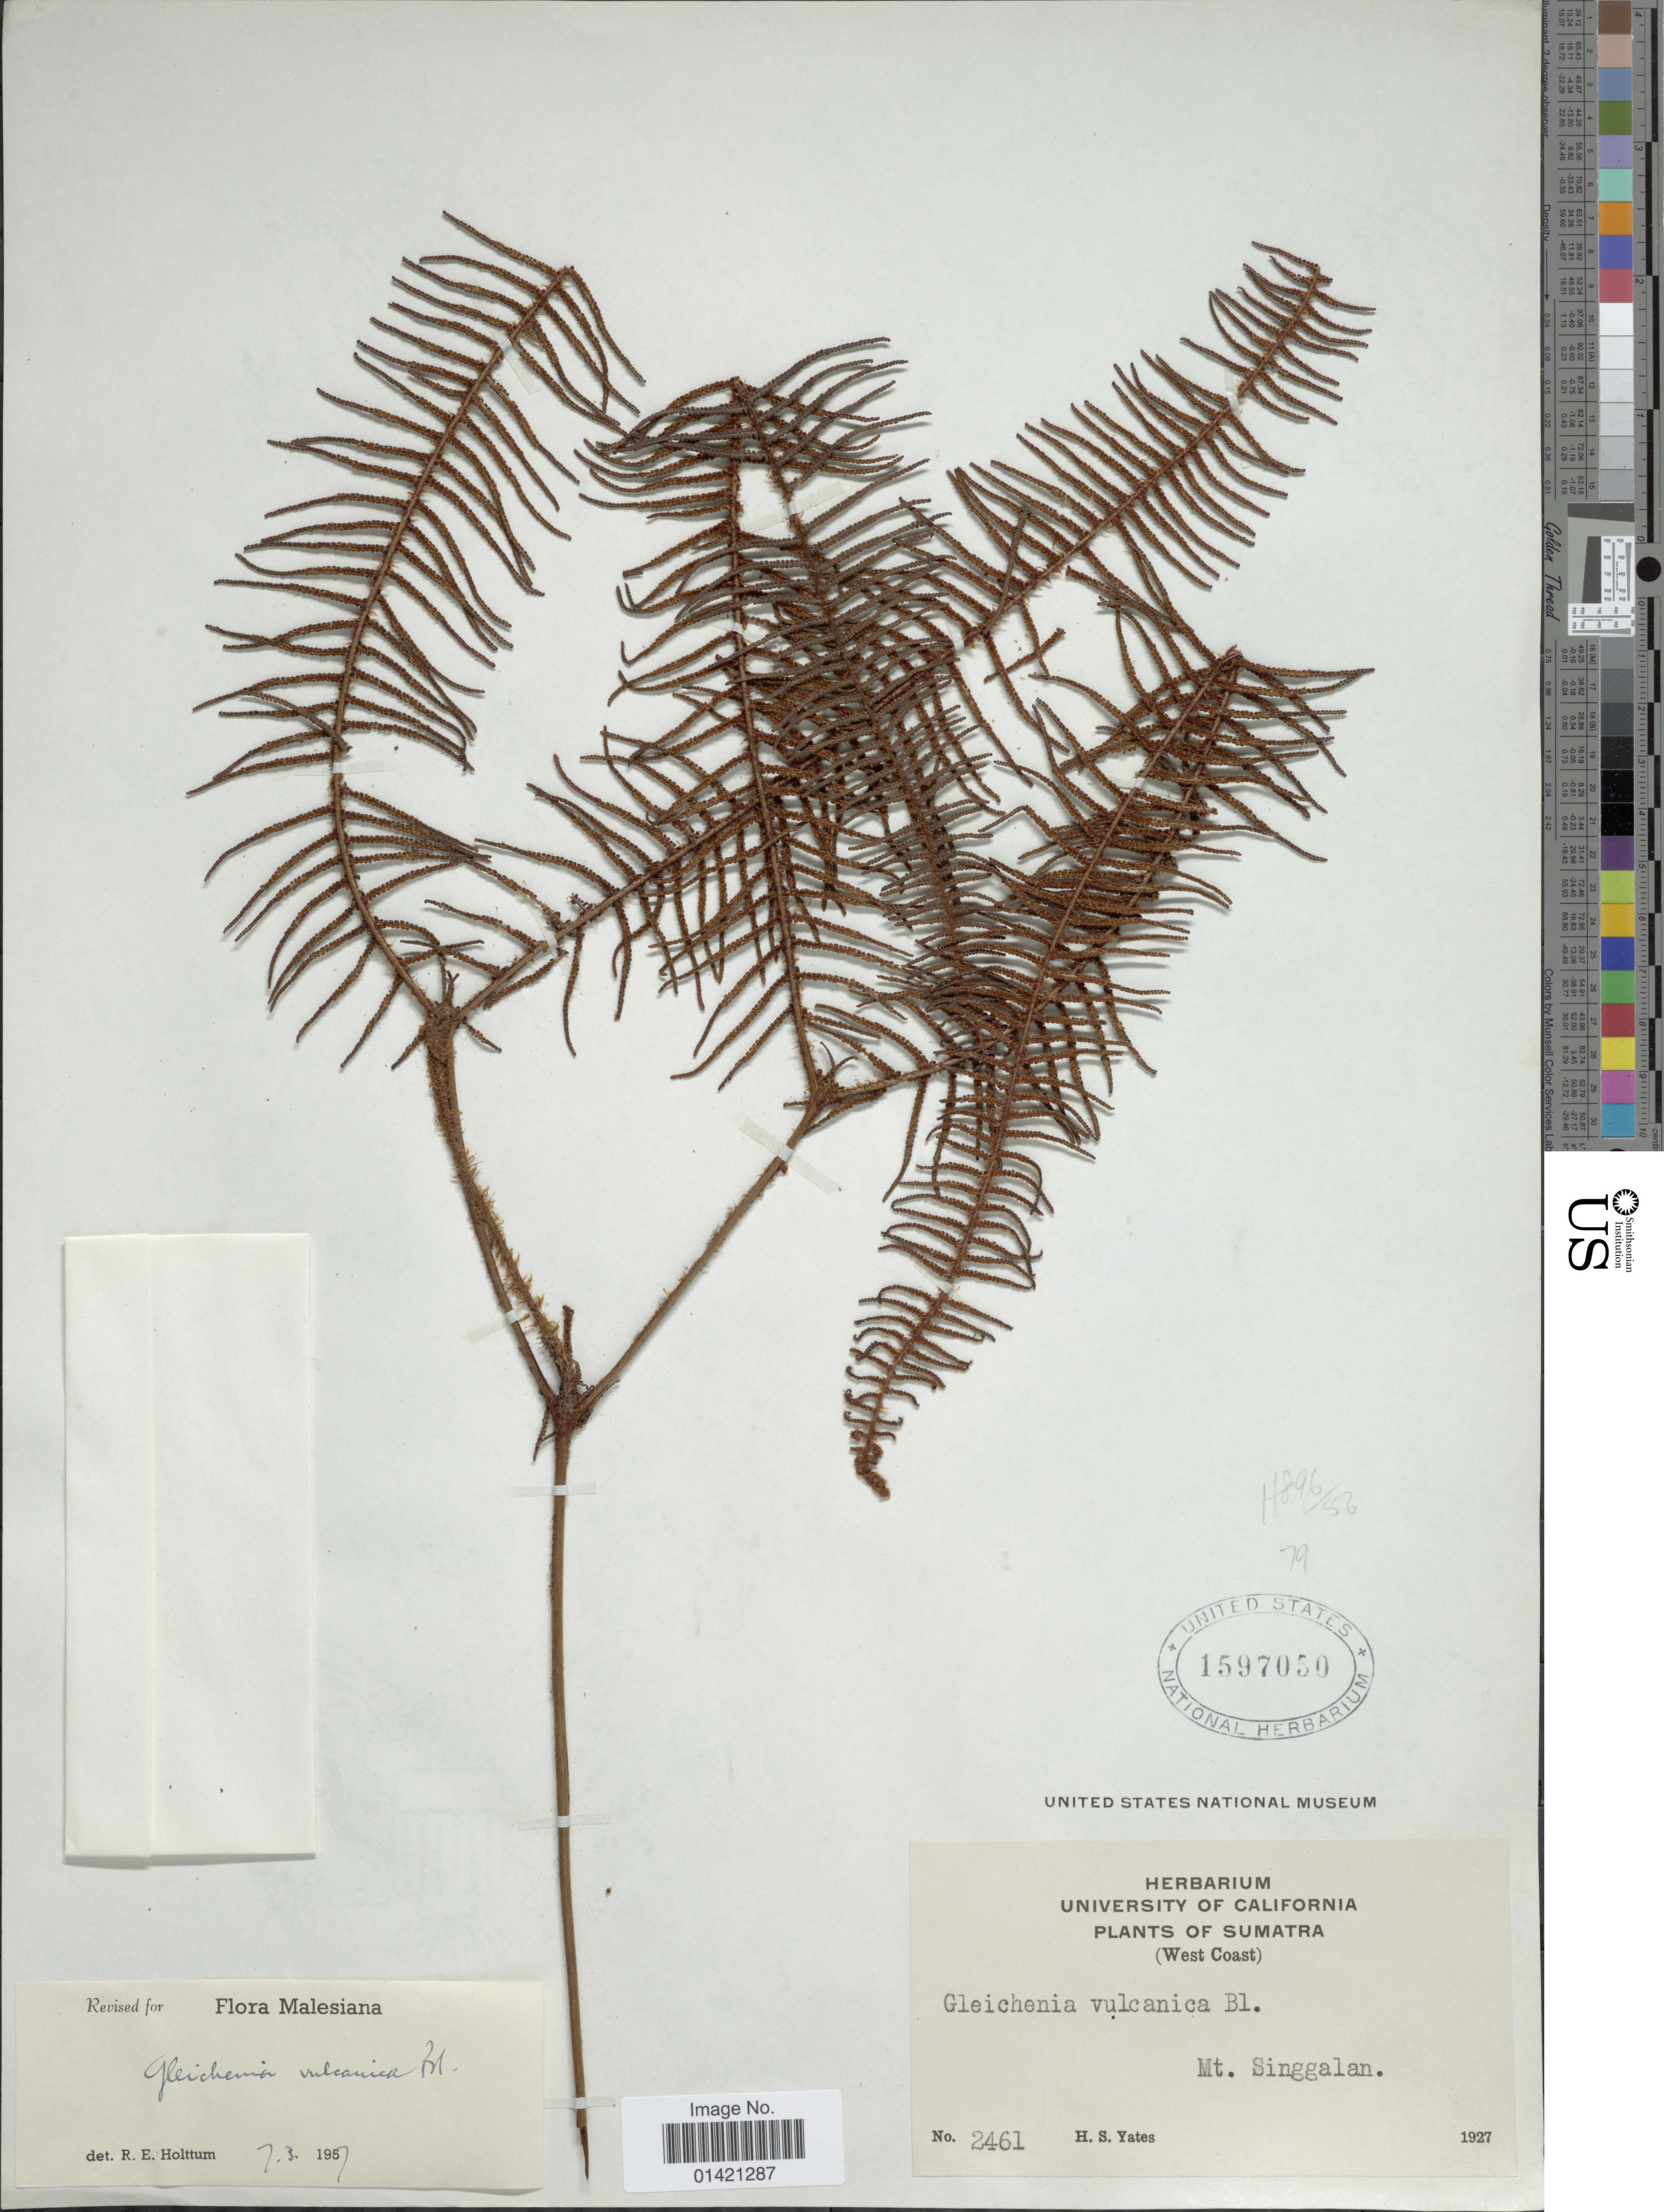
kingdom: Plantae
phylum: Tracheophyta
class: Polypodiopsida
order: Gleicheniales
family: Gleicheniaceae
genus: Gleichenia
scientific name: Gleichenia vulcanica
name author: Blume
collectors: H. S. Yates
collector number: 2461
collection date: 1927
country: Indonesia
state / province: Sumatra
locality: West Coast. Mt. Singgalan.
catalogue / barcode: US 1597050